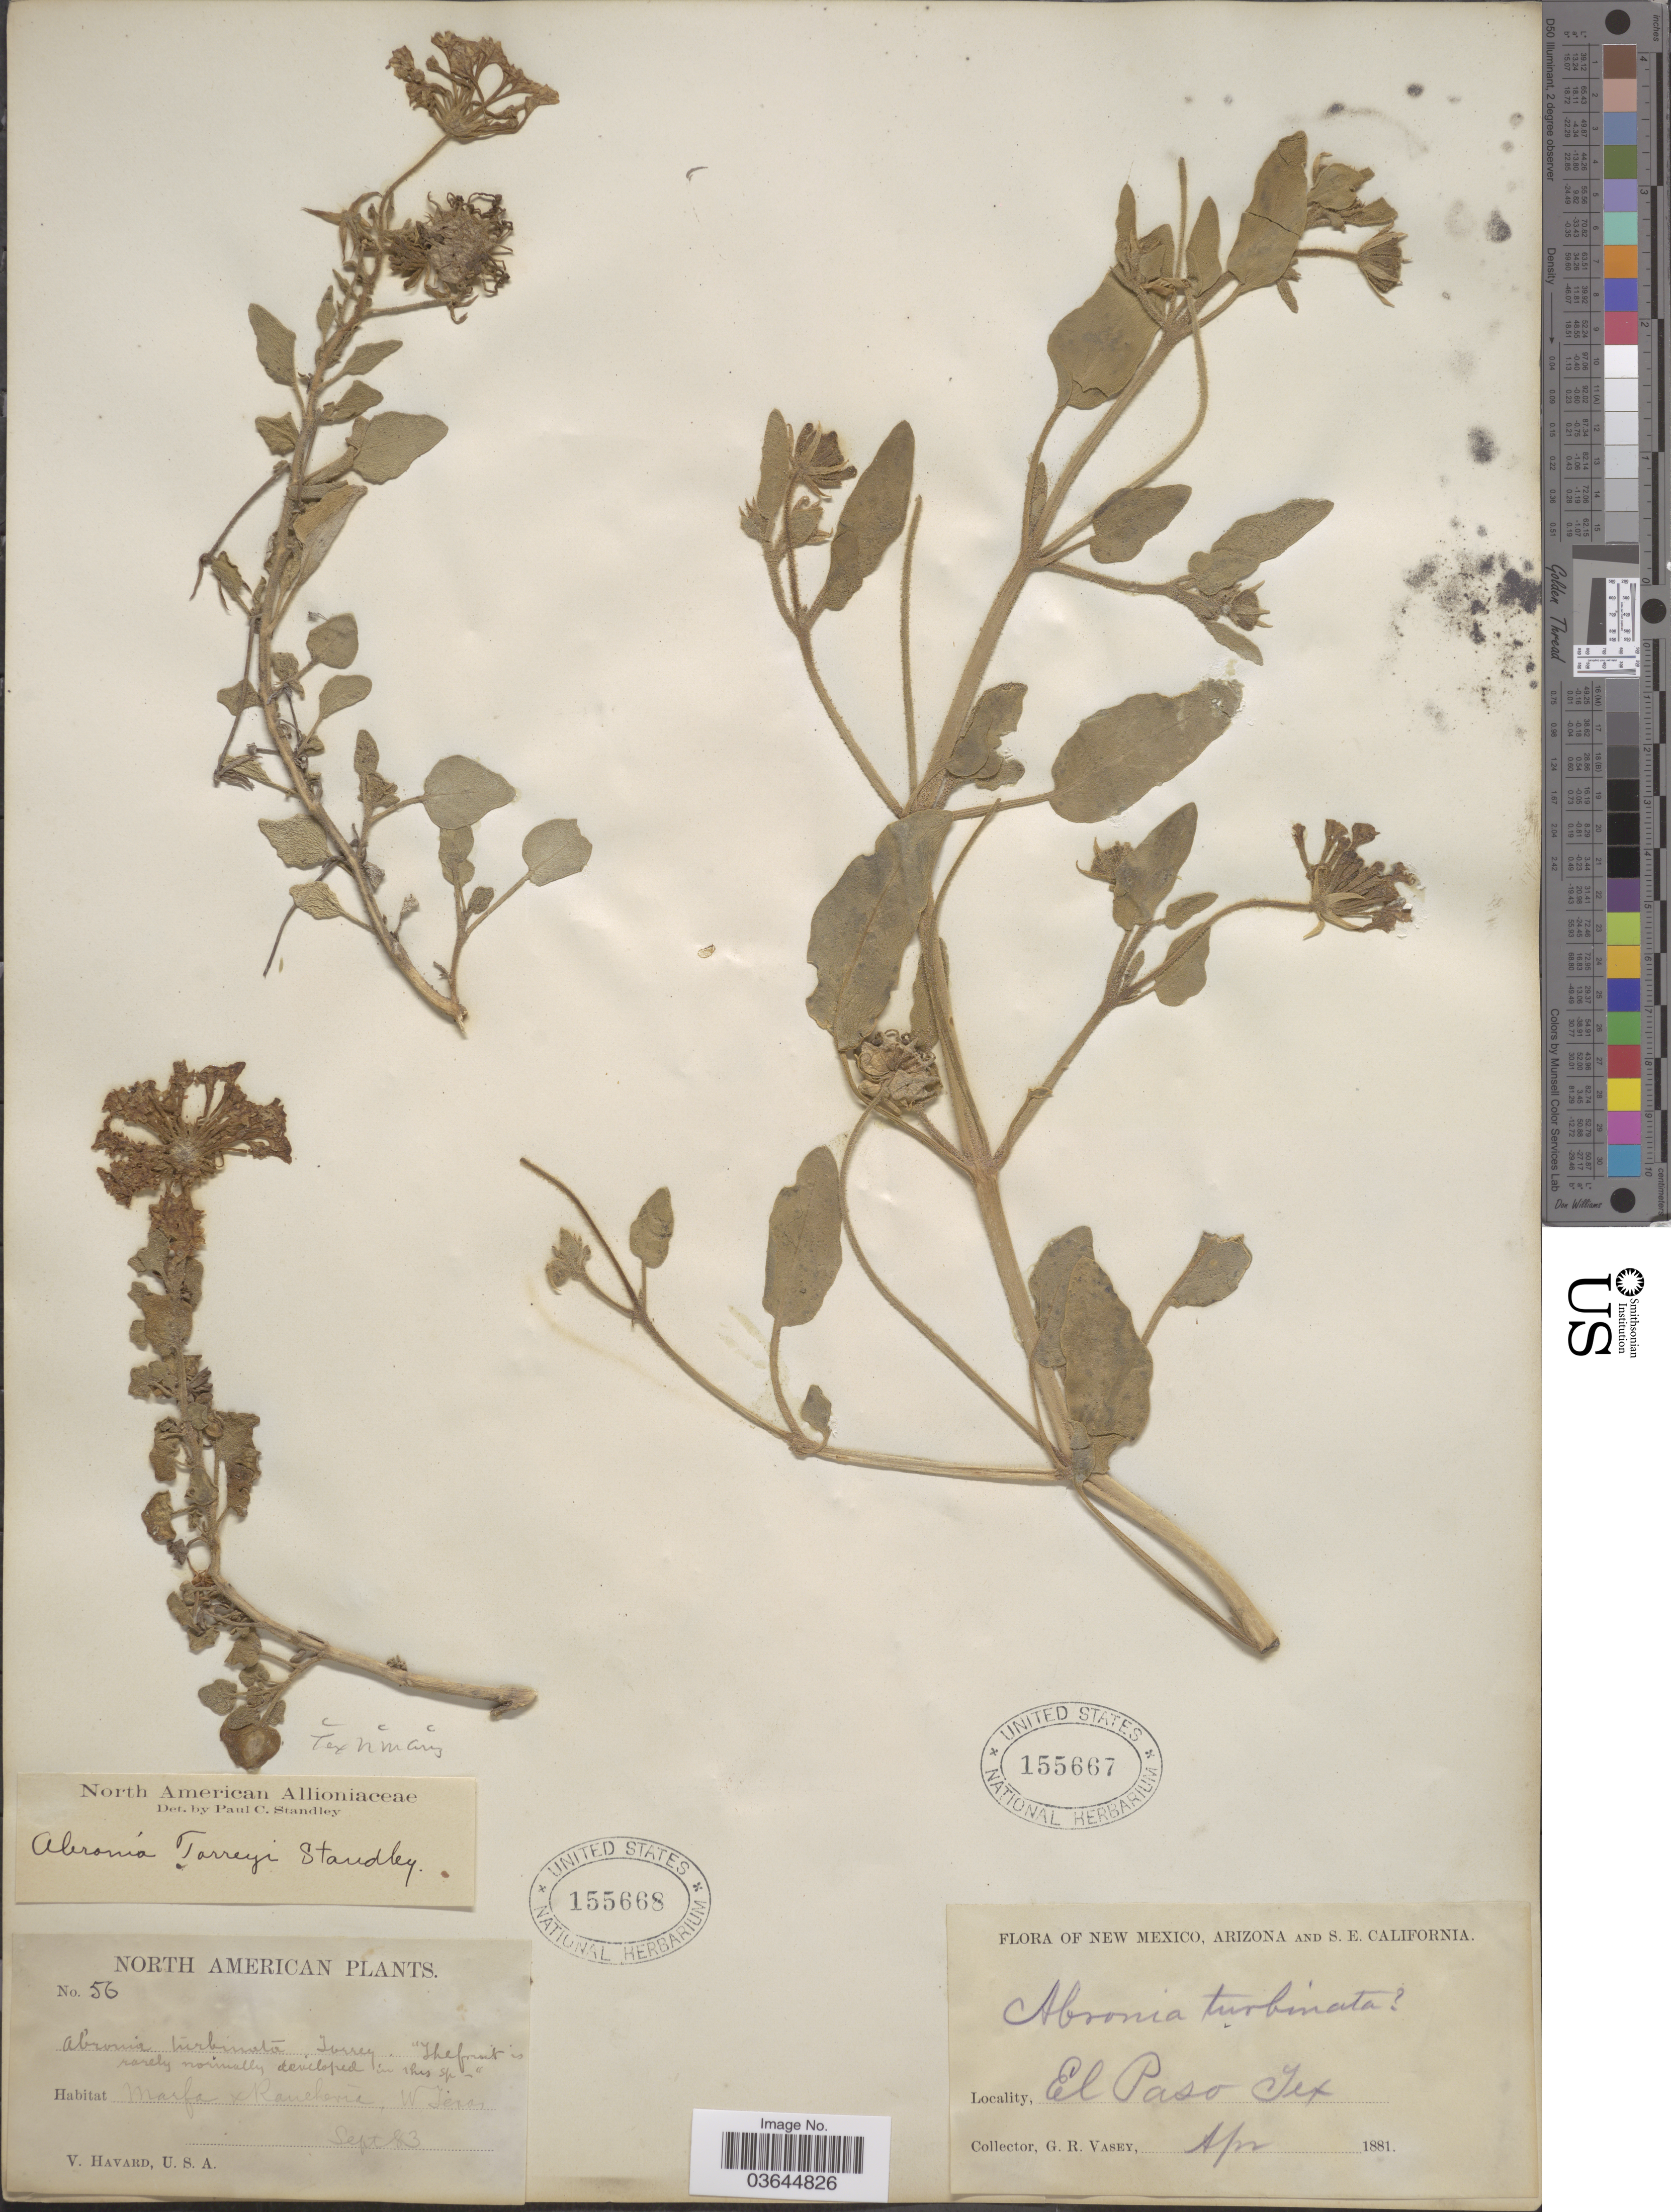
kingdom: Plantae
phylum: Tracheophyta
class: Magnoliopsida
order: Caryophyllales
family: Nyctaginaceae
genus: Abronia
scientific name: Abronia texana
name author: Standl.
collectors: G. R. Vasey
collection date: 1881-04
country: United States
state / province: Texas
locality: El Paso.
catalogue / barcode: US 155667-2